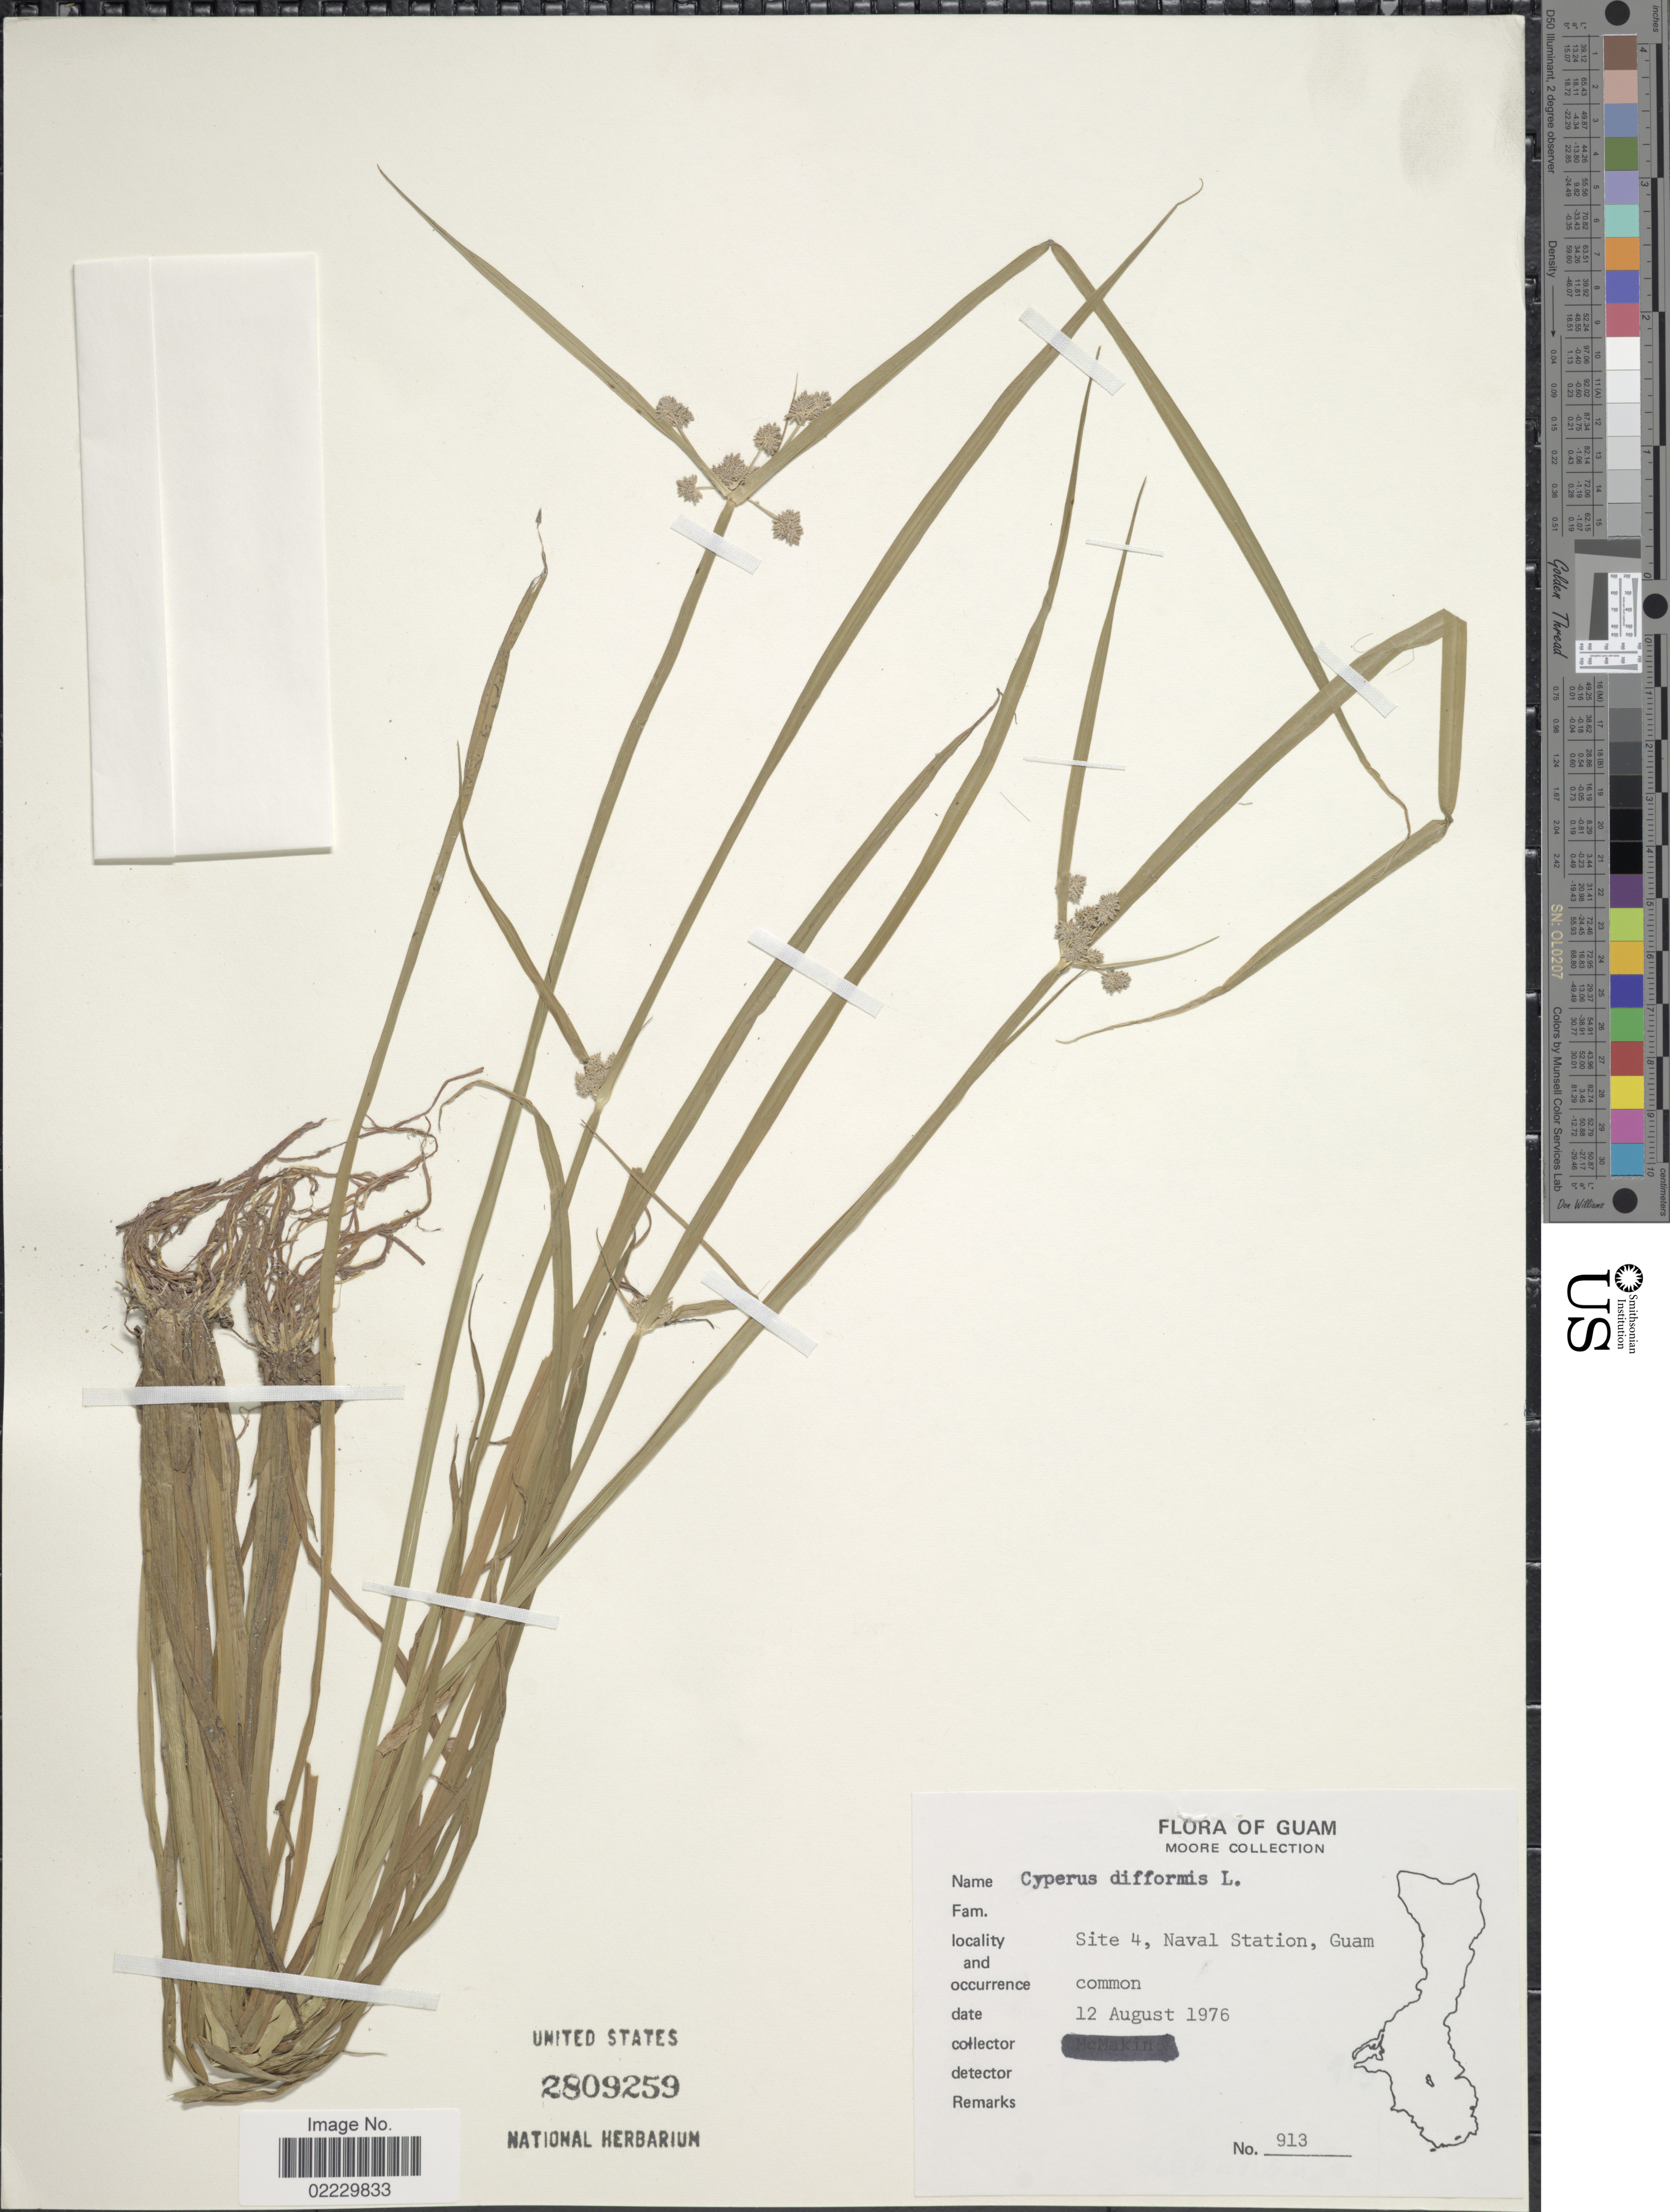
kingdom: Plantae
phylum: Tracheophyta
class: Liliopsida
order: Poales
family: Cyperaceae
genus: Cyperus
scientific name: Cyperus difformis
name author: L.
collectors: -. Moore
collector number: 913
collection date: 1976-08-12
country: Guam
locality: Site 4, Naval Station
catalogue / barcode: US 2809259